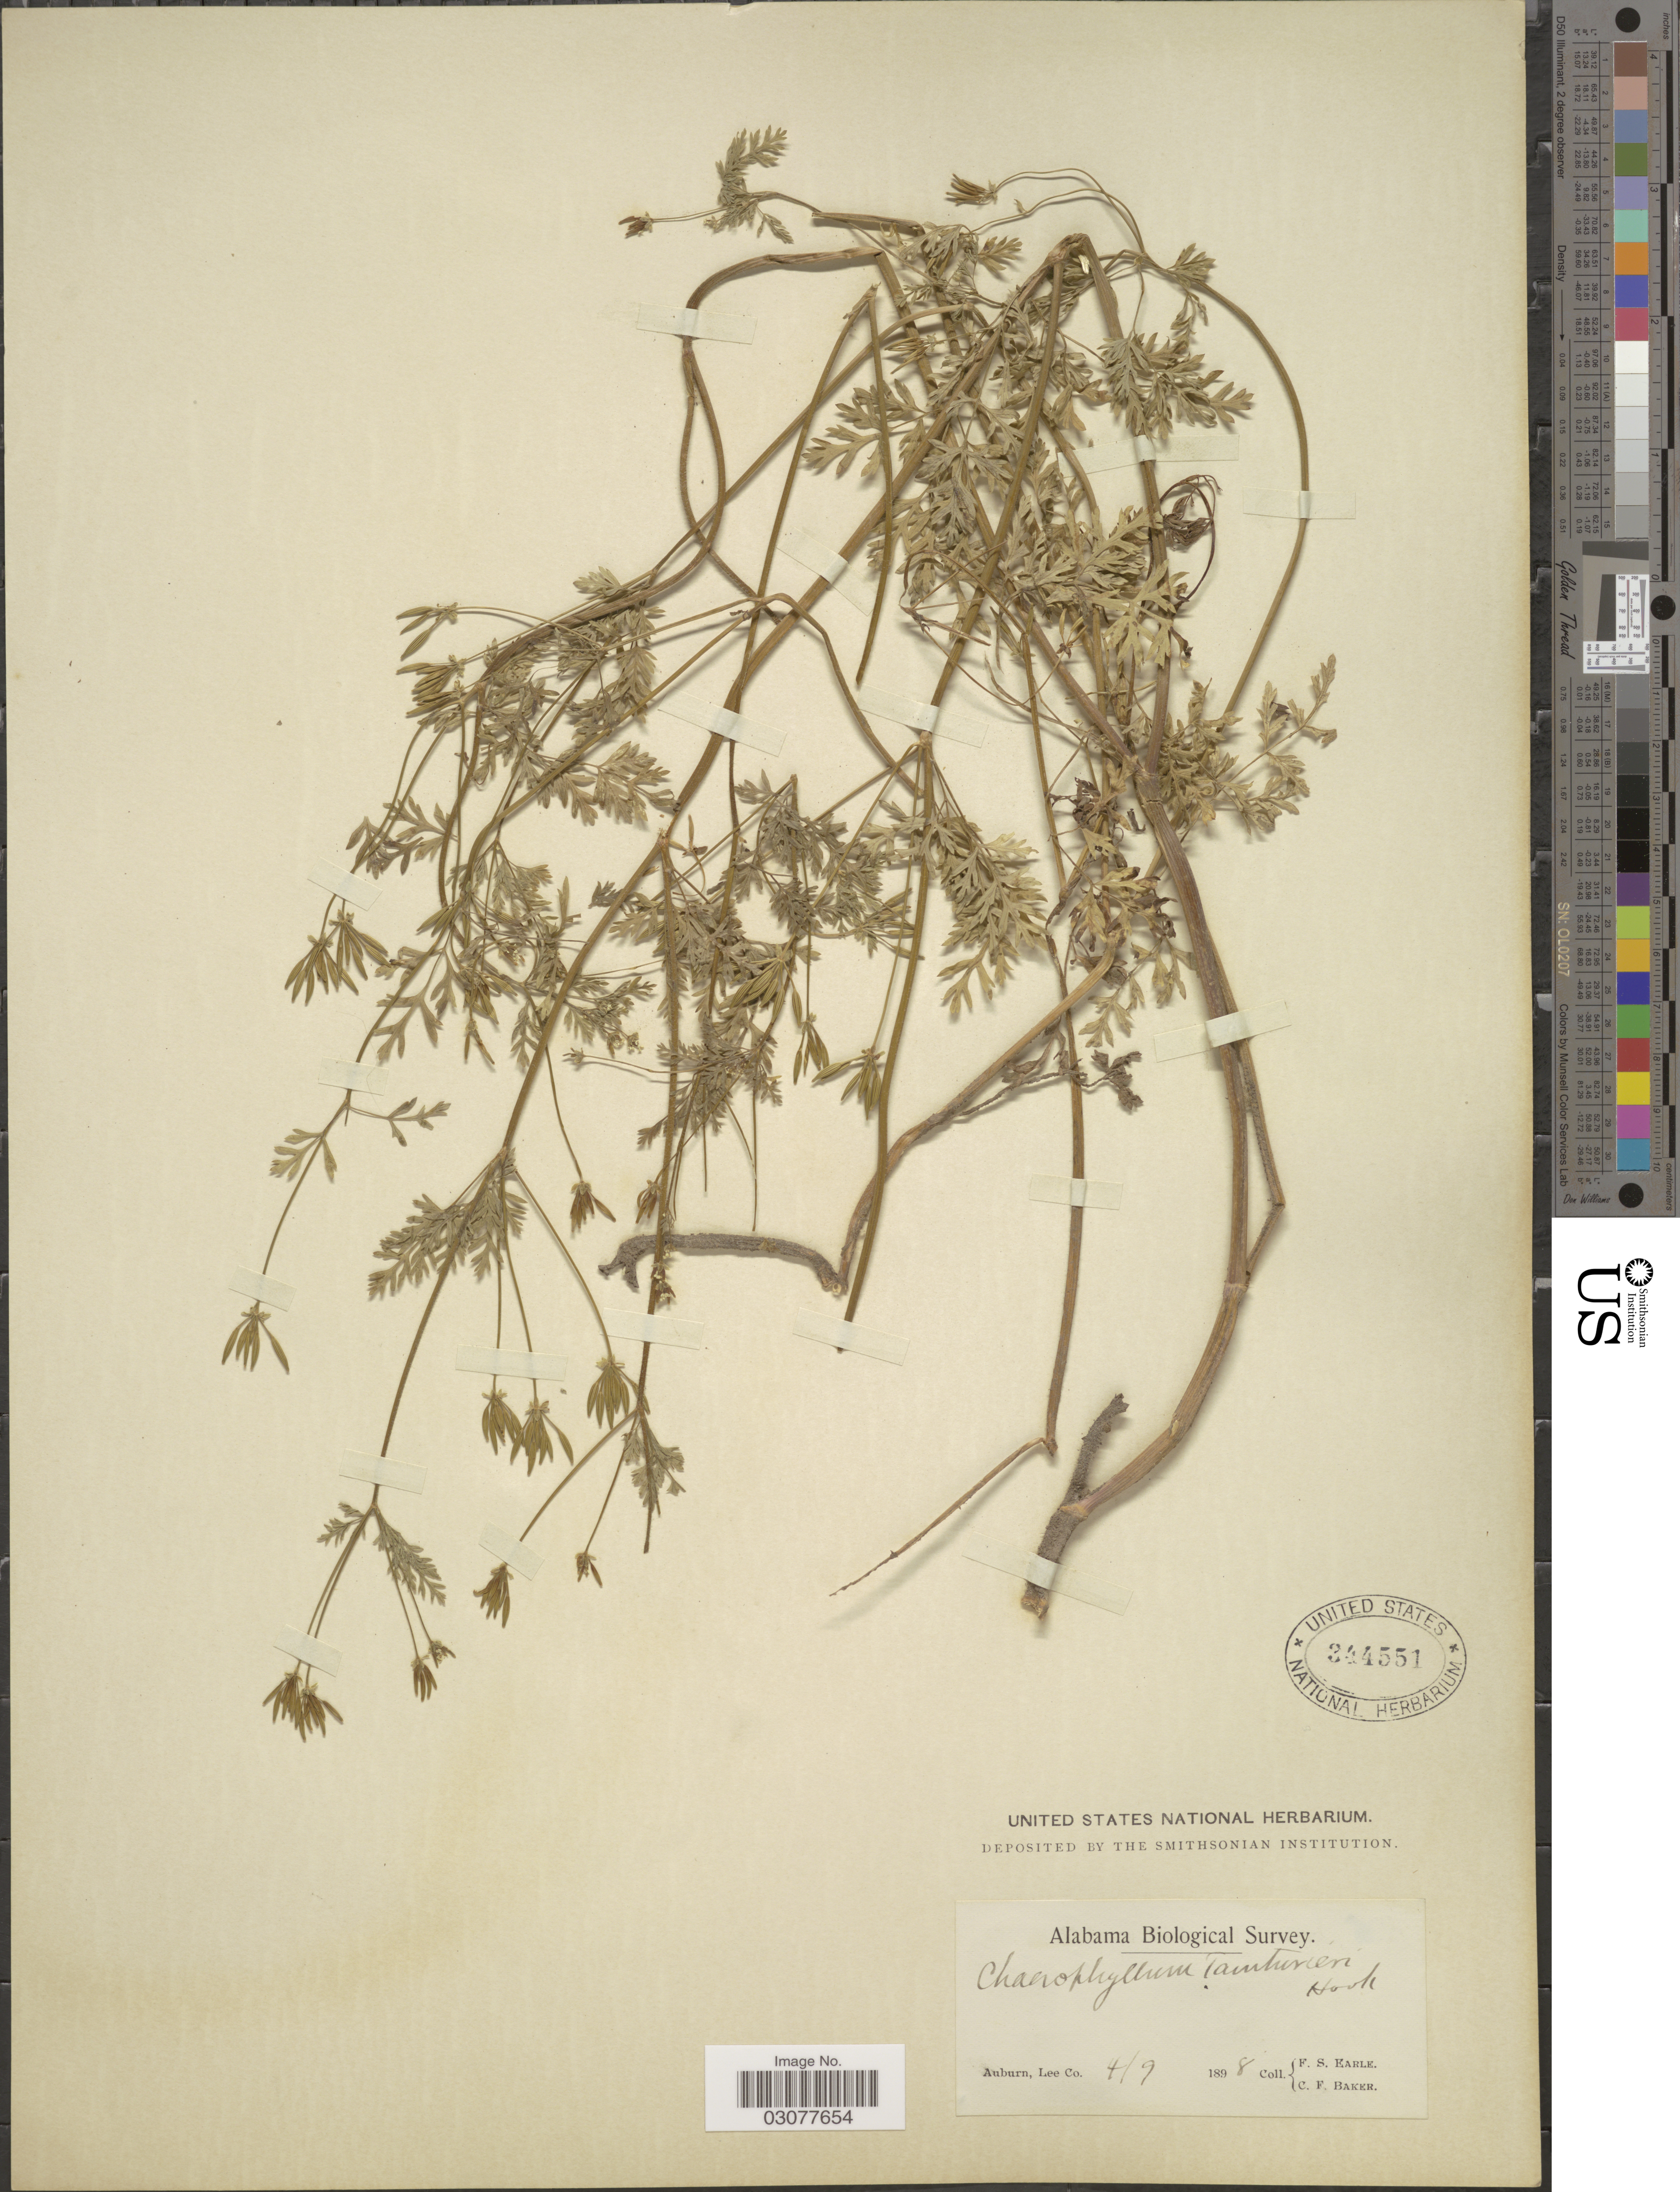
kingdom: Plantae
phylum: Tracheophyta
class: Magnoliopsida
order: Apiales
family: Apiaceae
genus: Chaerophyllum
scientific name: Chaerophyllum tainturieri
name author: Hook.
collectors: F. S. Earle & C. F. Baker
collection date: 1898-09-04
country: United States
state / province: Alabama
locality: Auburn, Lee Co.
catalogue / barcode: US 344551